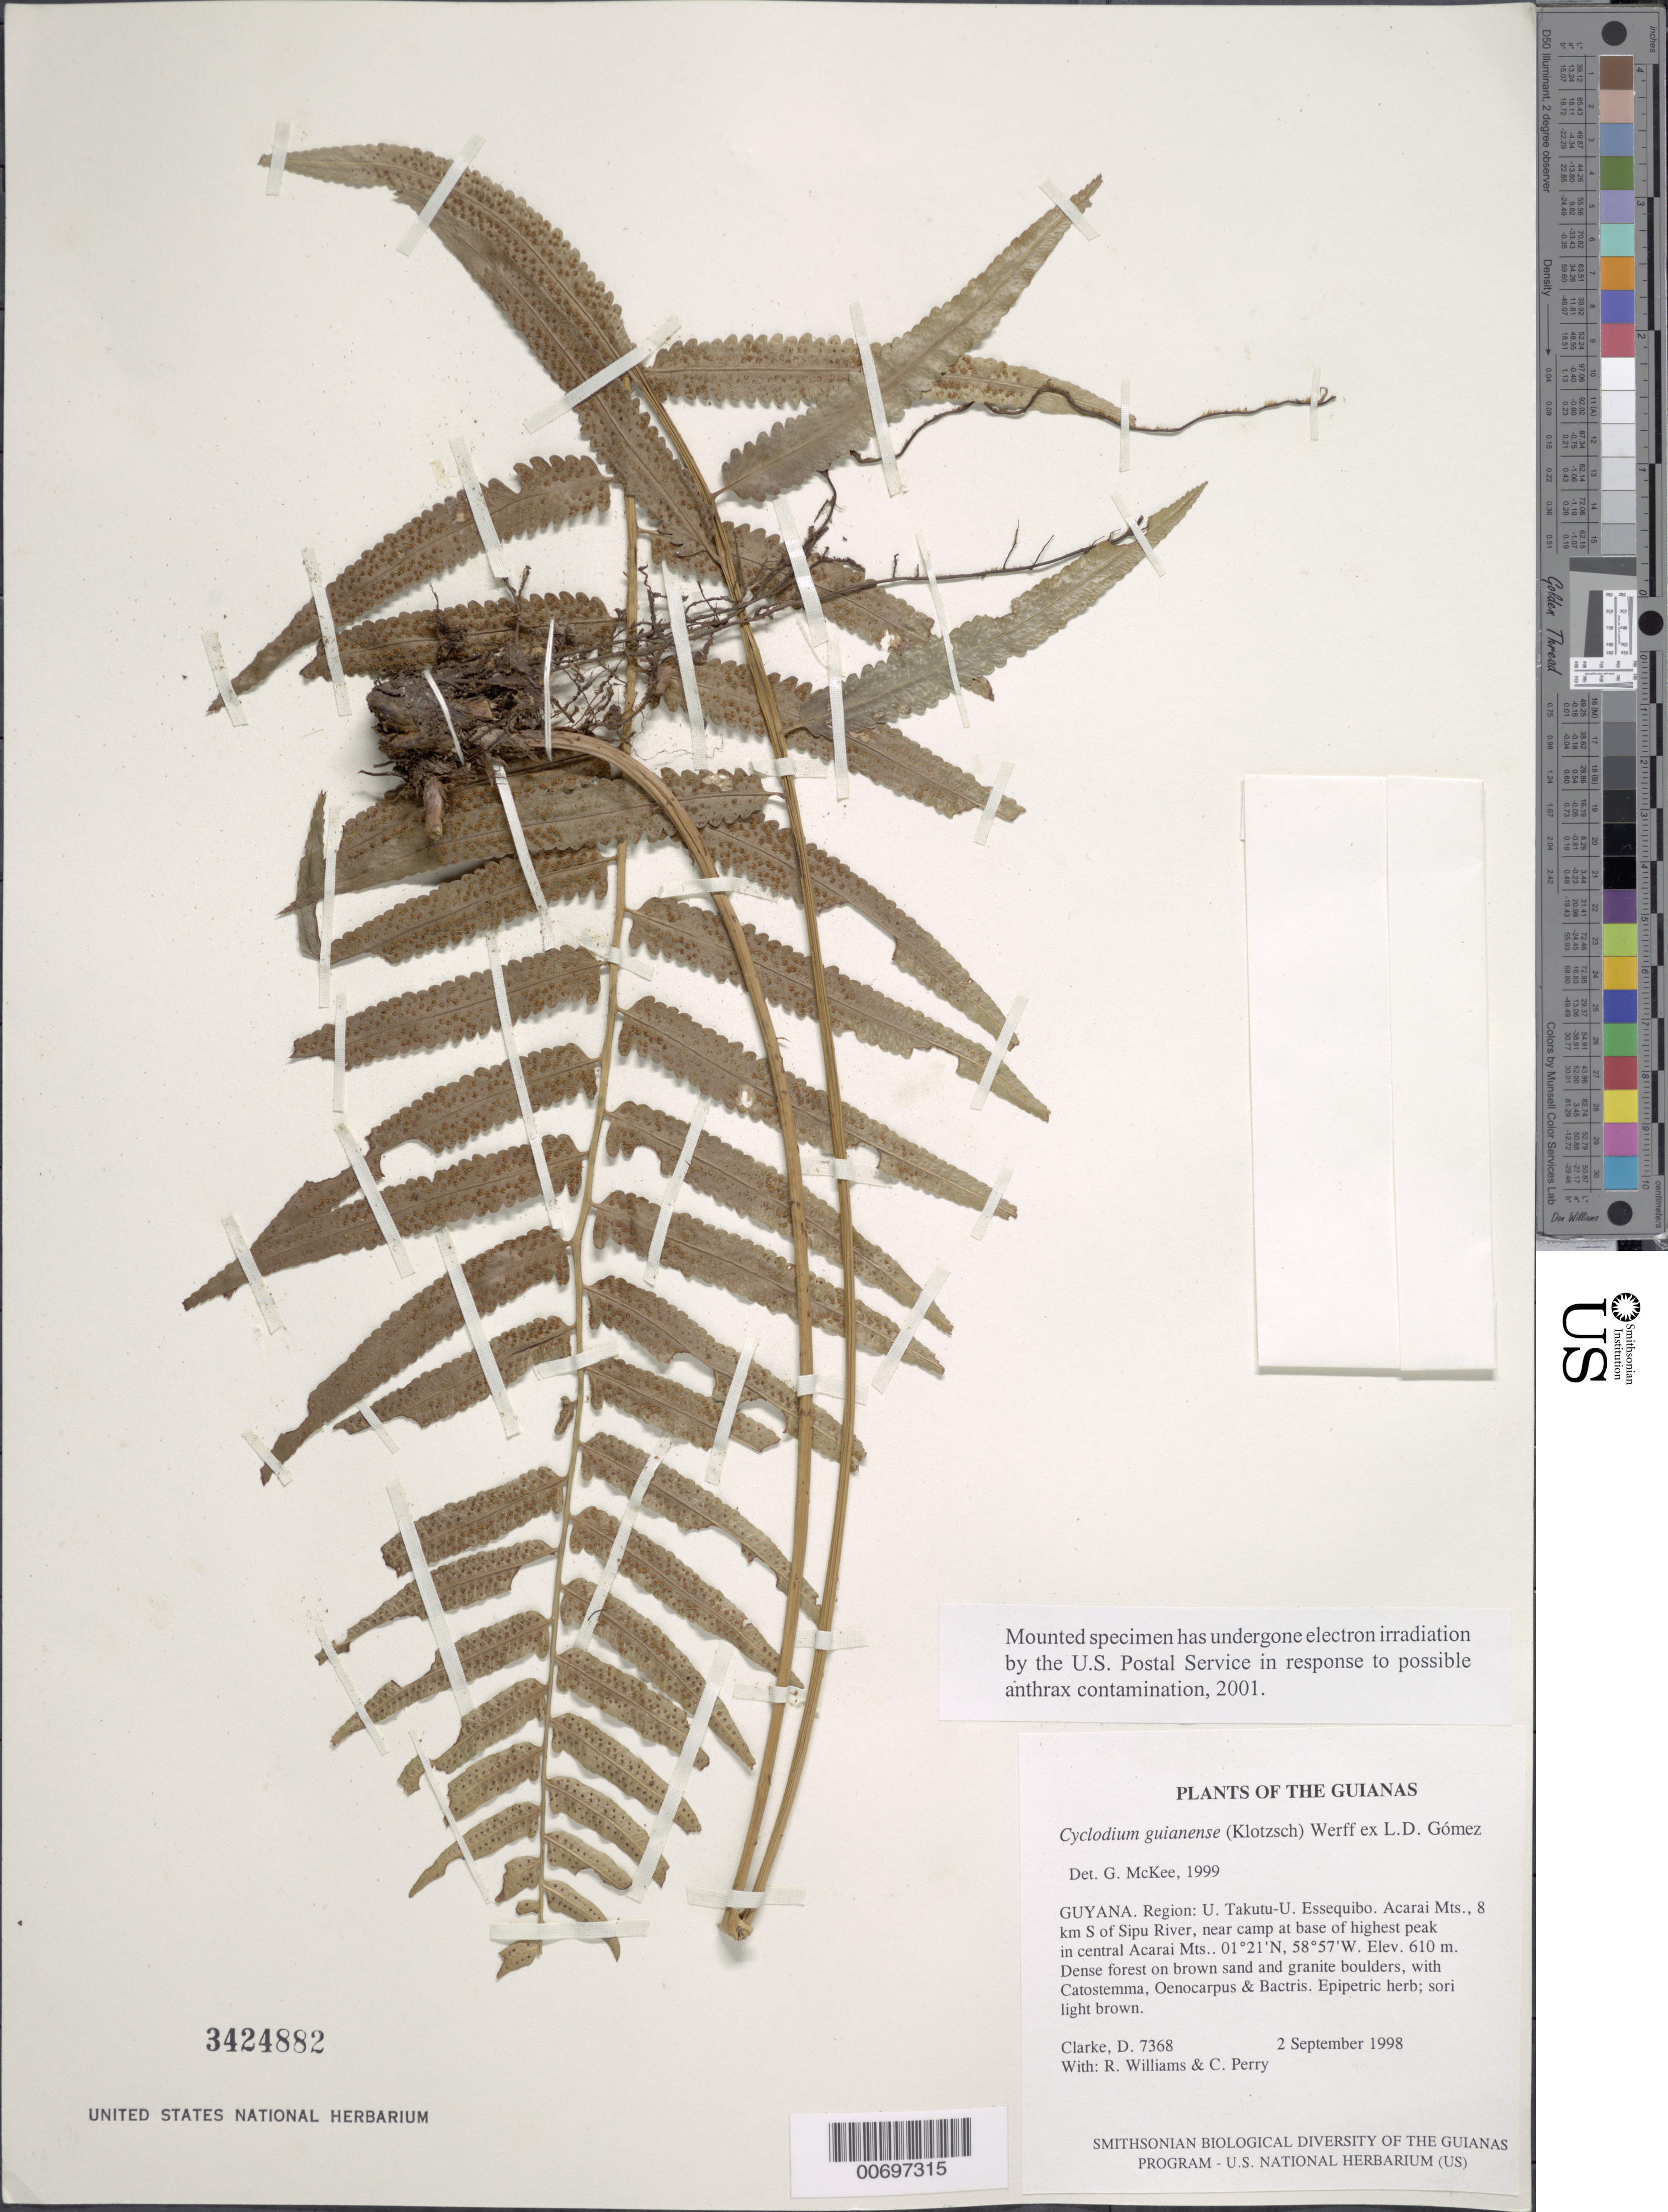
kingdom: Plantae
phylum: Tracheophyta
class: Polypodiopsida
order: Polypodiales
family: Dryopteridaceae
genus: Cyclodium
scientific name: Cyclodium guianense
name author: (Klotzsch) van der Werff ex L.D. Gómez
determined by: McKee, G. S., (US), NMNH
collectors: H. D. Clarke, R. Williams & C. Perry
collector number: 7368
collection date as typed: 2 September 1998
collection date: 1998-09-02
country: Guyana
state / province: U. Takutu-U. Essequibo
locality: Acarai Mts., 8 km S of Sipu River, near camp at base of highest peak in central Acarai Mts.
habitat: Dense forest on brown sand and granite boulders, with Catostemma, Oenocarpus & Bactris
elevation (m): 610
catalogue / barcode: US 3424882